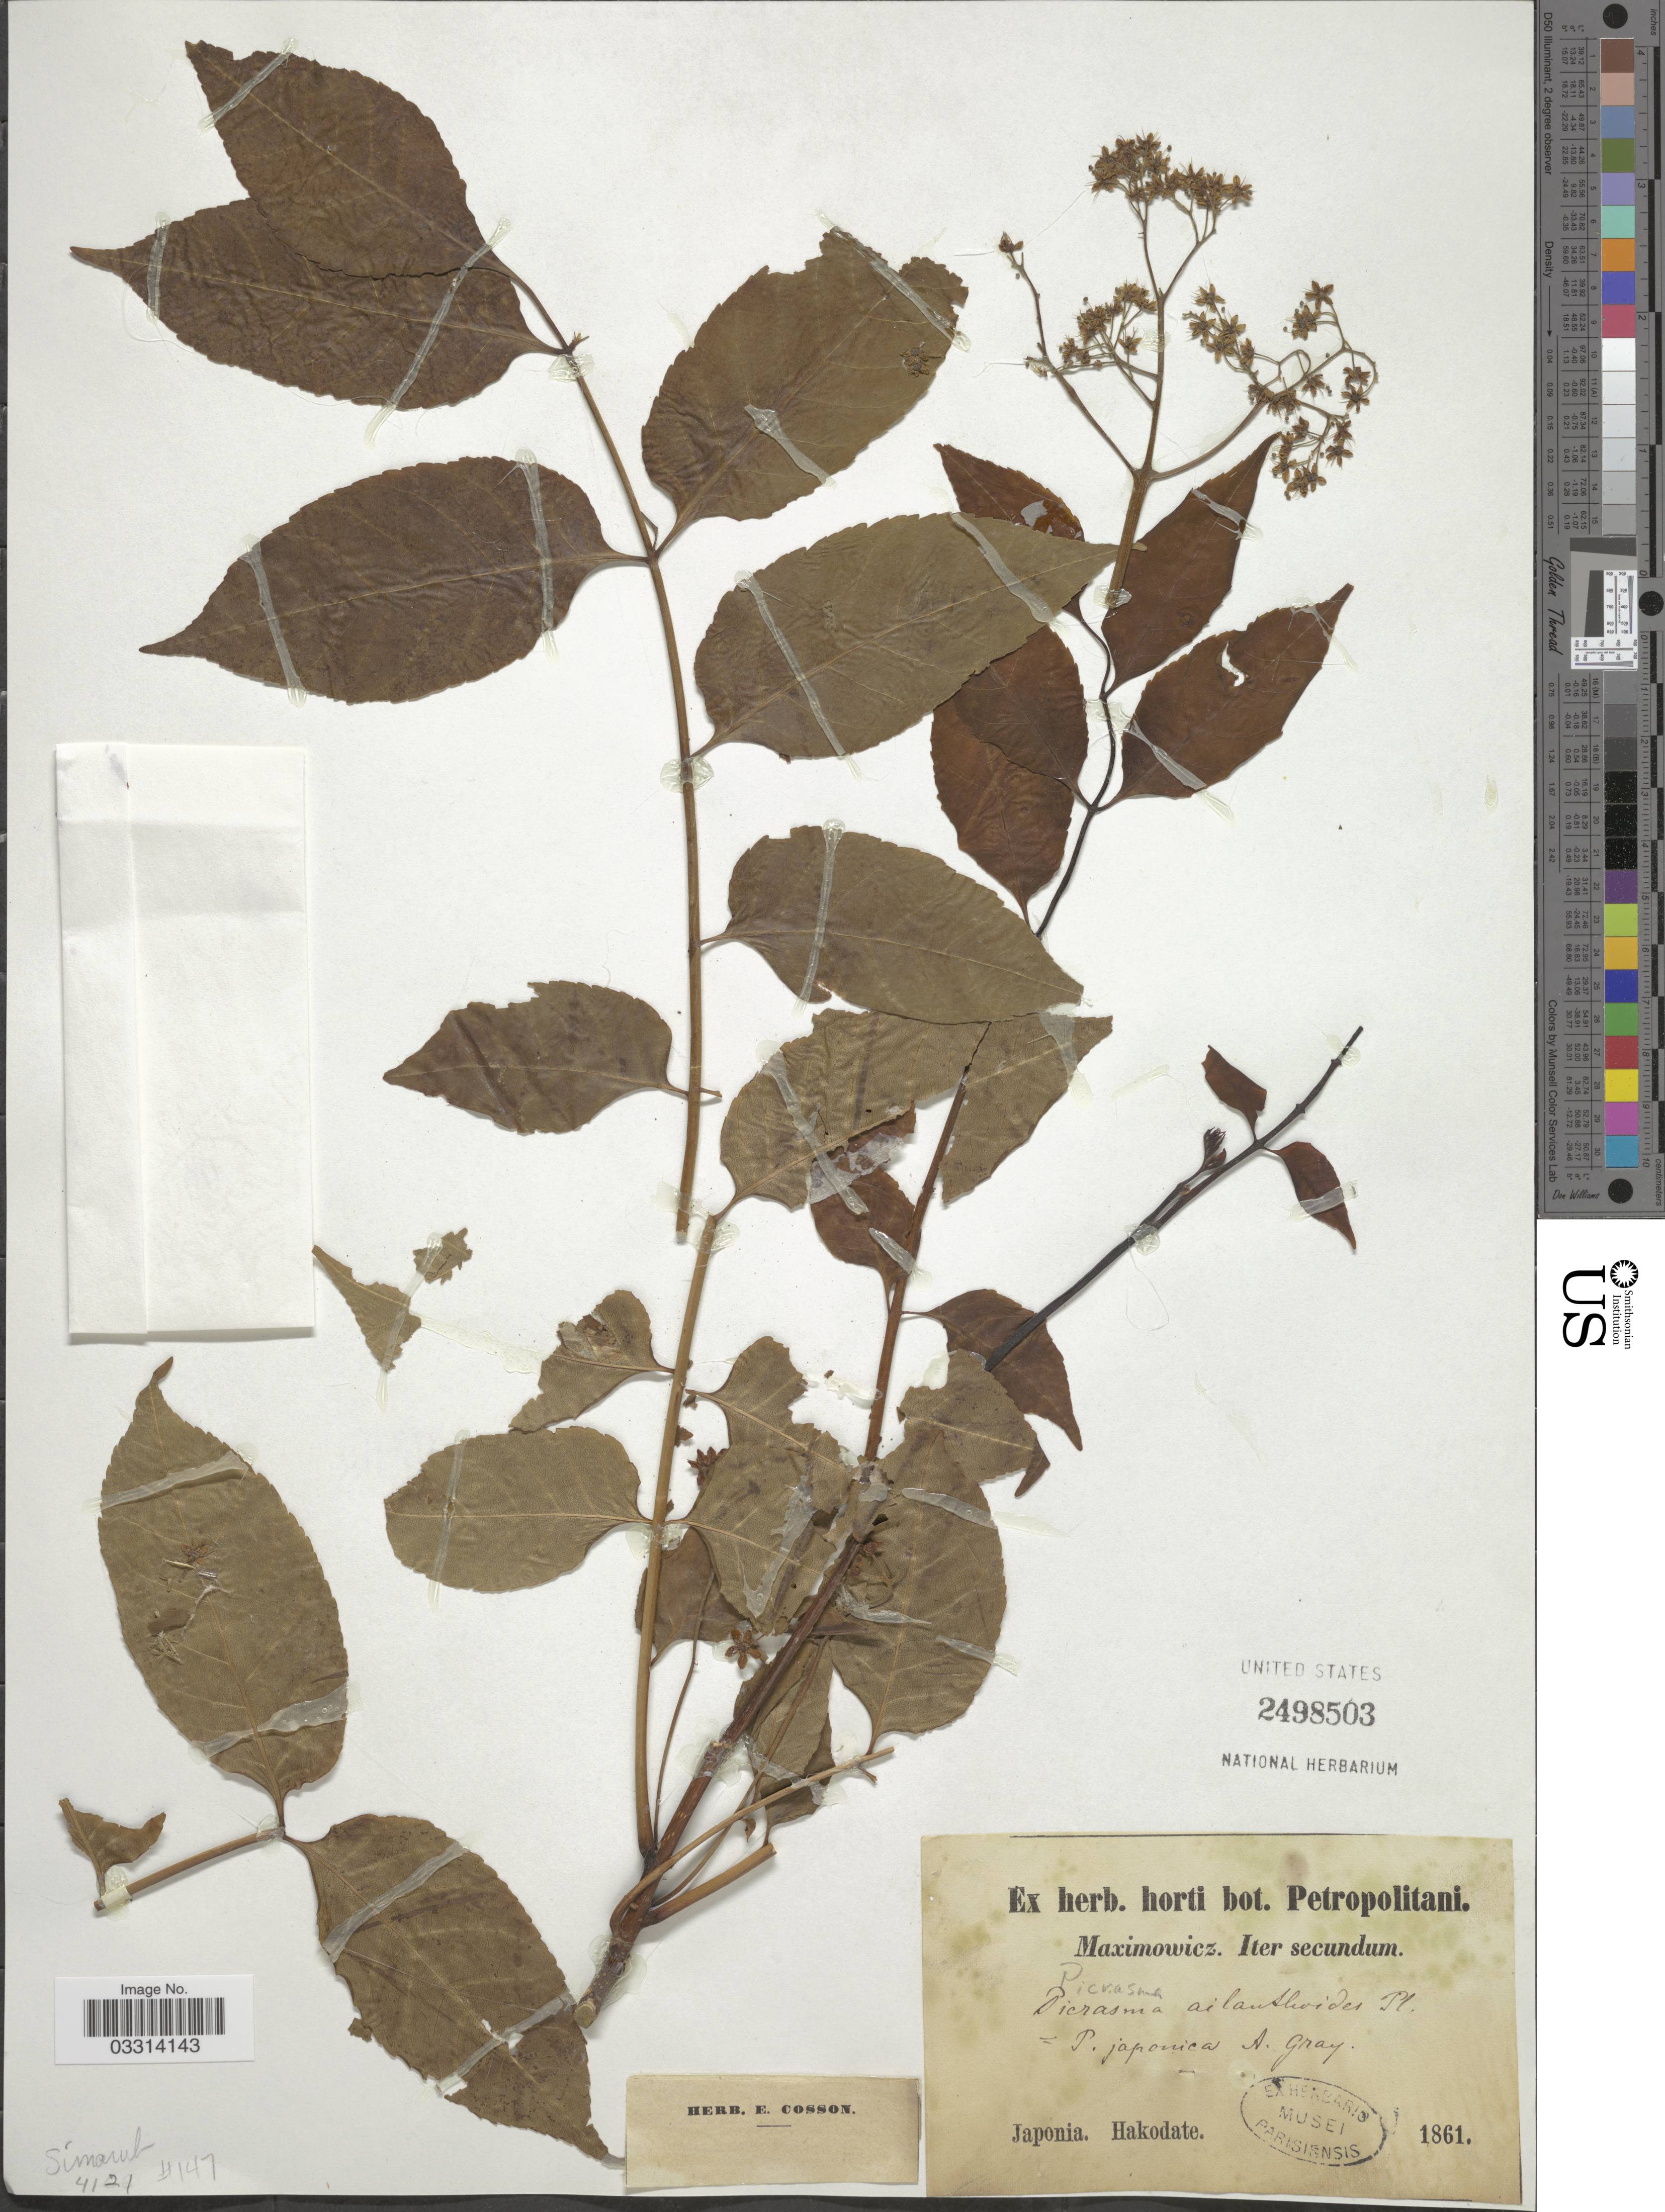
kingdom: Plantae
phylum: Tracheophyta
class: Magnoliopsida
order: Sapindales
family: Simaroubaceae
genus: Picrasma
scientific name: Picrasma ailanthoides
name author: (Bunge) Planch.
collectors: -. Maximowicz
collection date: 1861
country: Japan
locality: Japonia. Hakodate.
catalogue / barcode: US 2498503